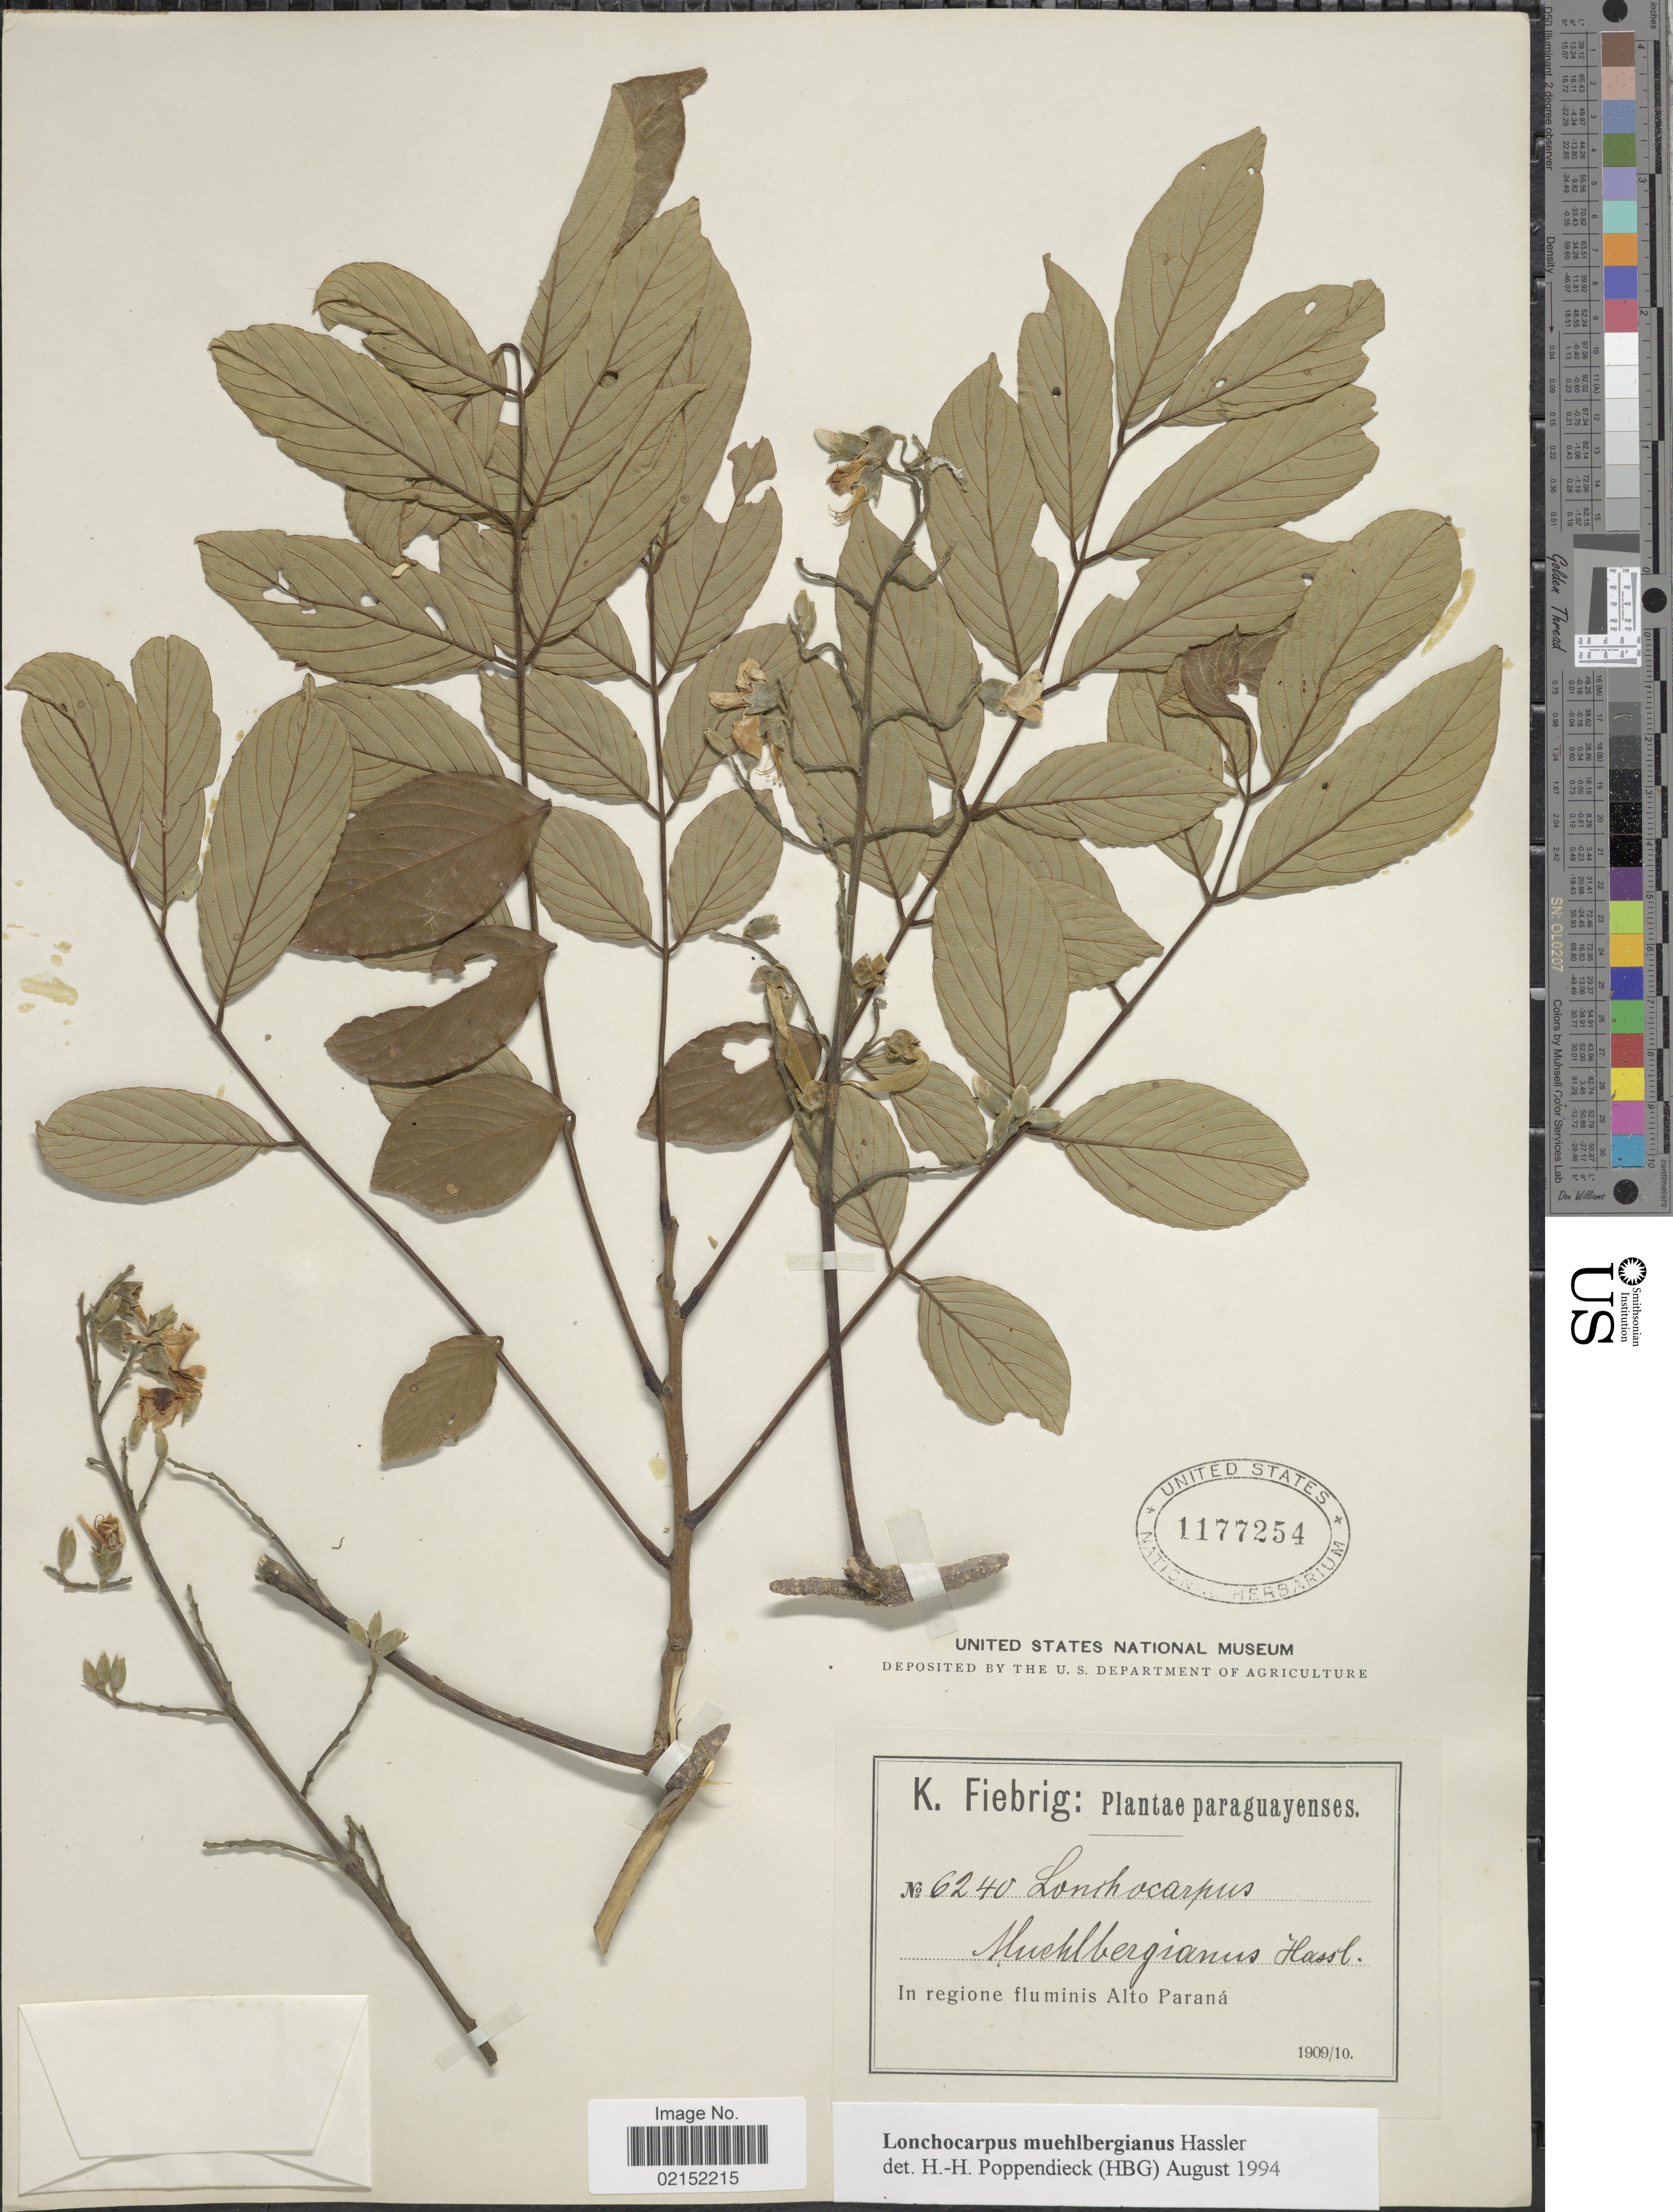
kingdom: Plantae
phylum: Tracheophyta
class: Magnoliopsida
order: Fabales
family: Fabaceae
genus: Lonchocarpus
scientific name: Lonchocarpus muehlbergianus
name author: Hassl.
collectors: K. Fiebrig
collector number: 6240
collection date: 1909/1910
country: Paraguay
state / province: Alto Parana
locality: In regione fluminis Alto Parana.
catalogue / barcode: US 1177254